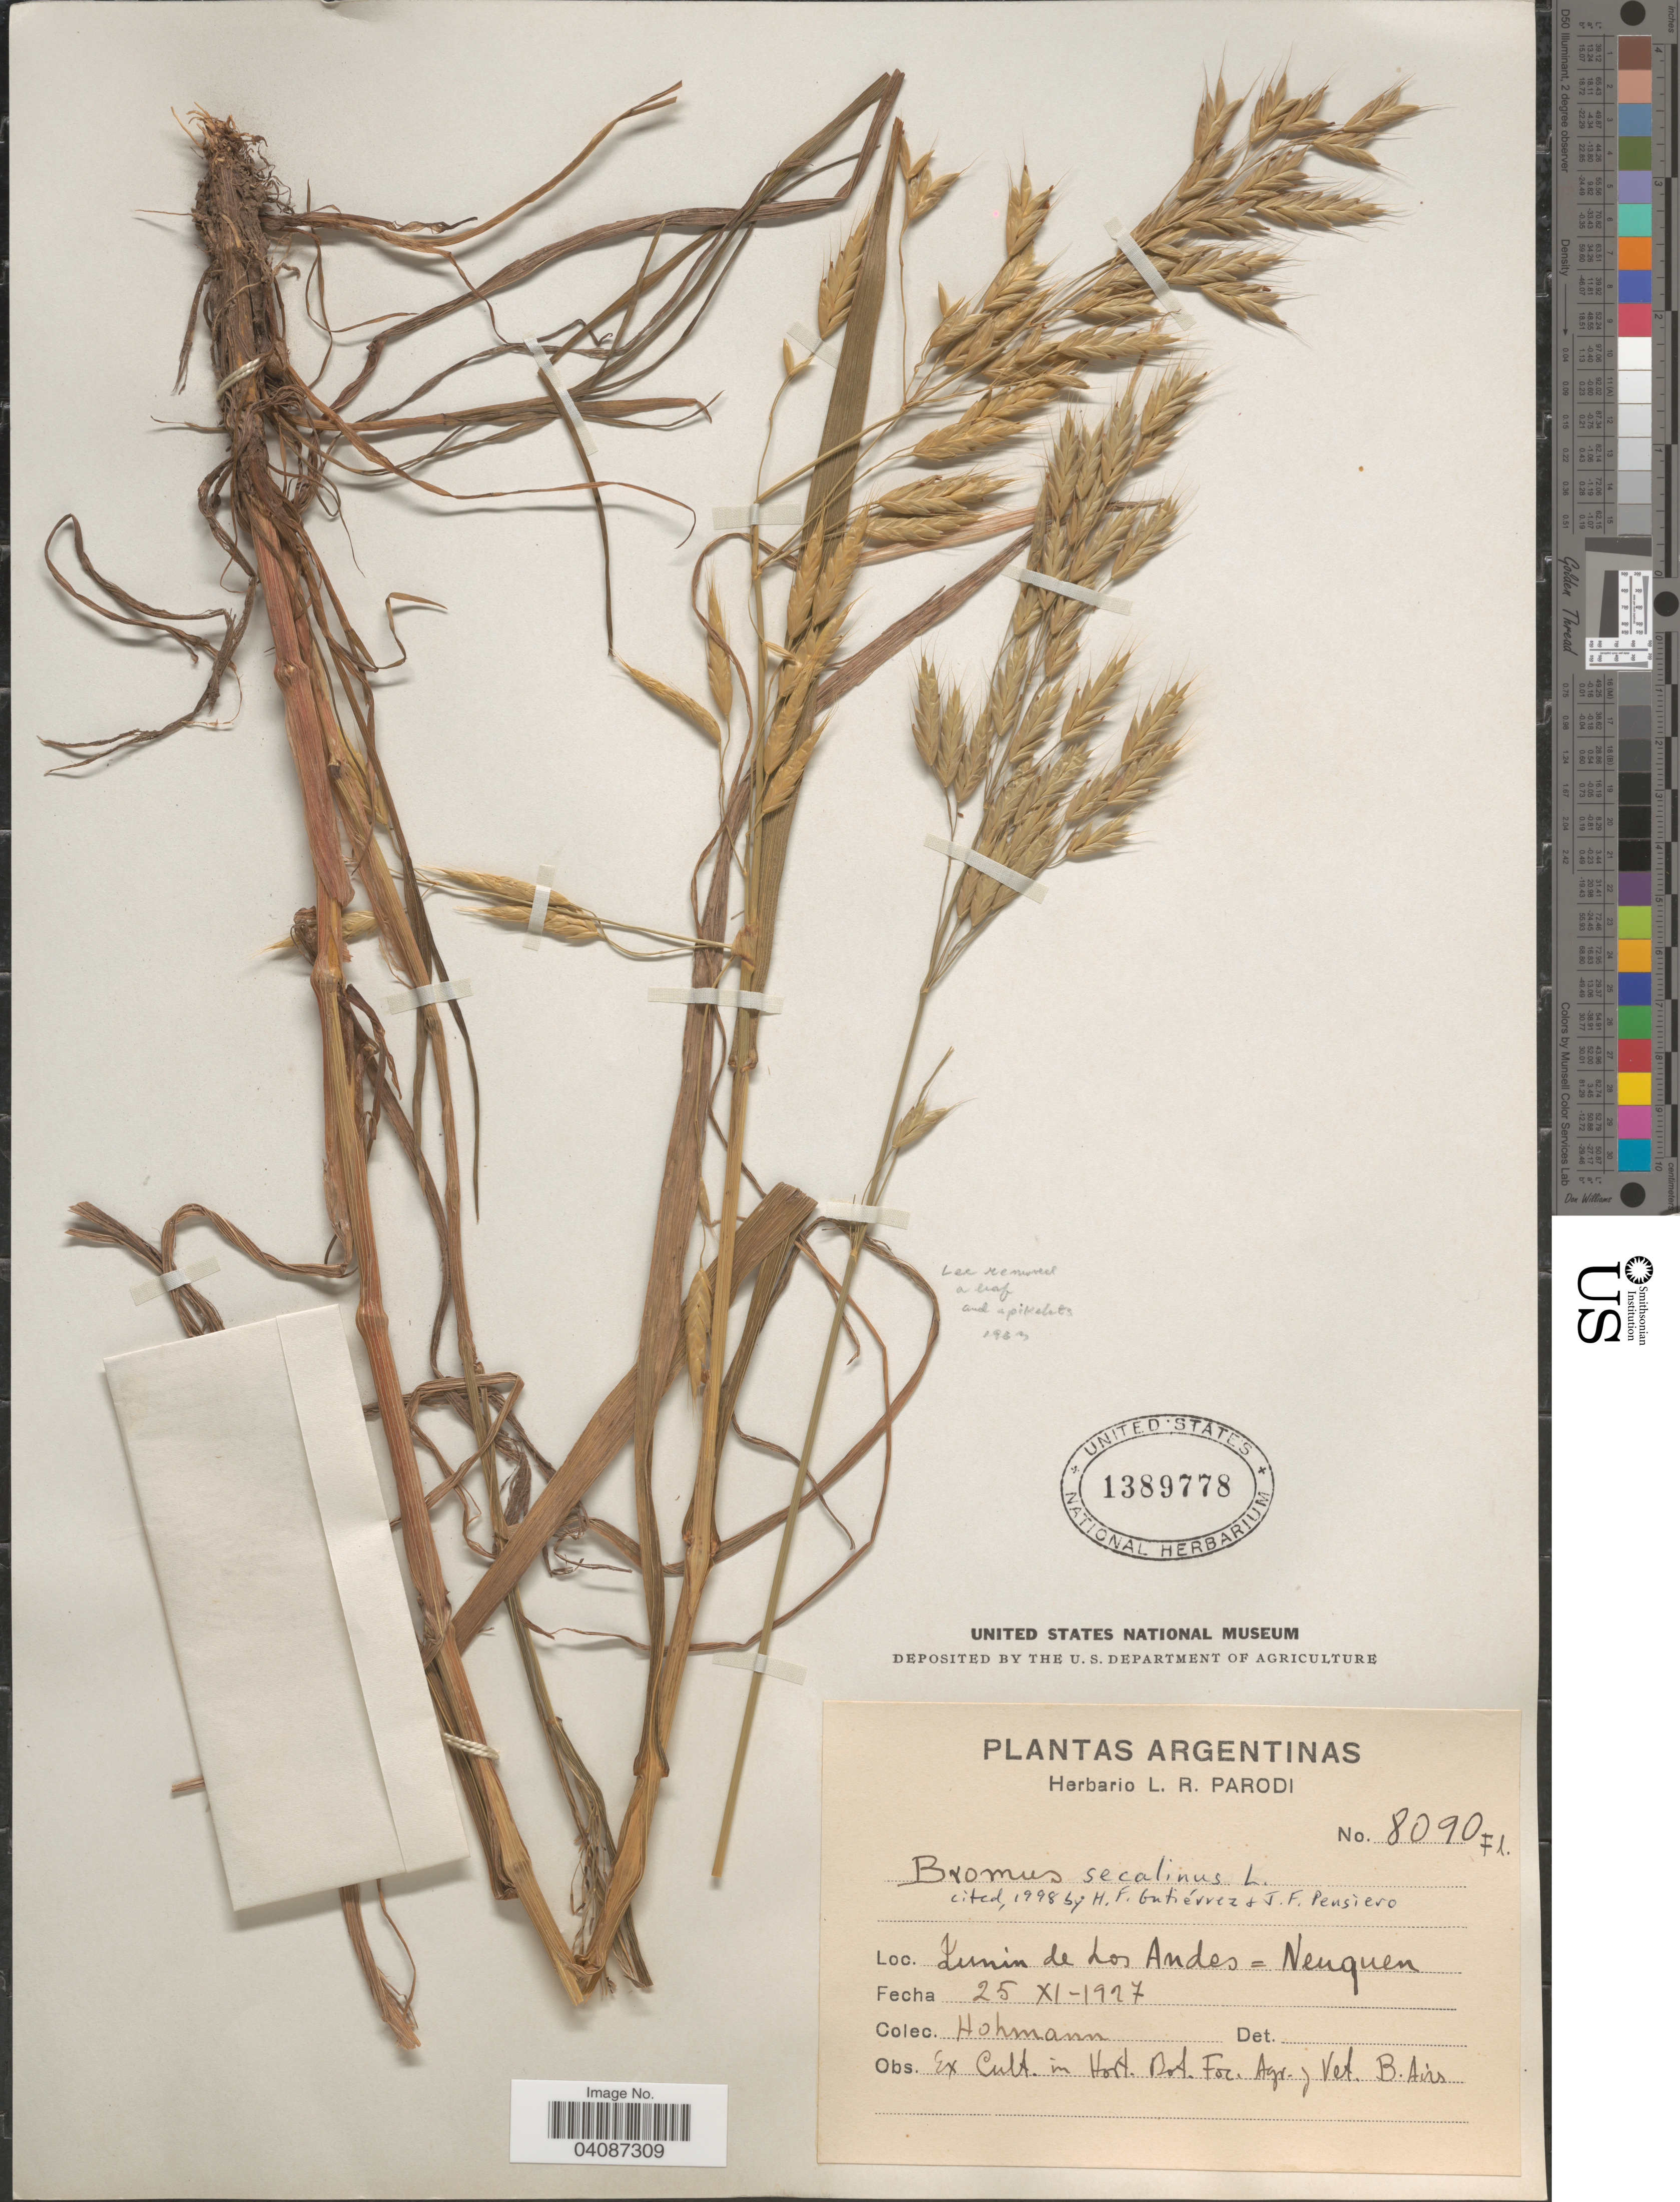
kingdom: Plantae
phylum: Tracheophyta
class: Liliopsida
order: Poales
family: Poaceae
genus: Bromus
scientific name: Bromus secalinus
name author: L.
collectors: Hohmann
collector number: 8090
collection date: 1997-11-25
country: Argentina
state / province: Neuquen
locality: Junin de Los Andes. Ex. Cult. in Hort. Bot. For. Agr. y Vet. B. Airs.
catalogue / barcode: US 1389778